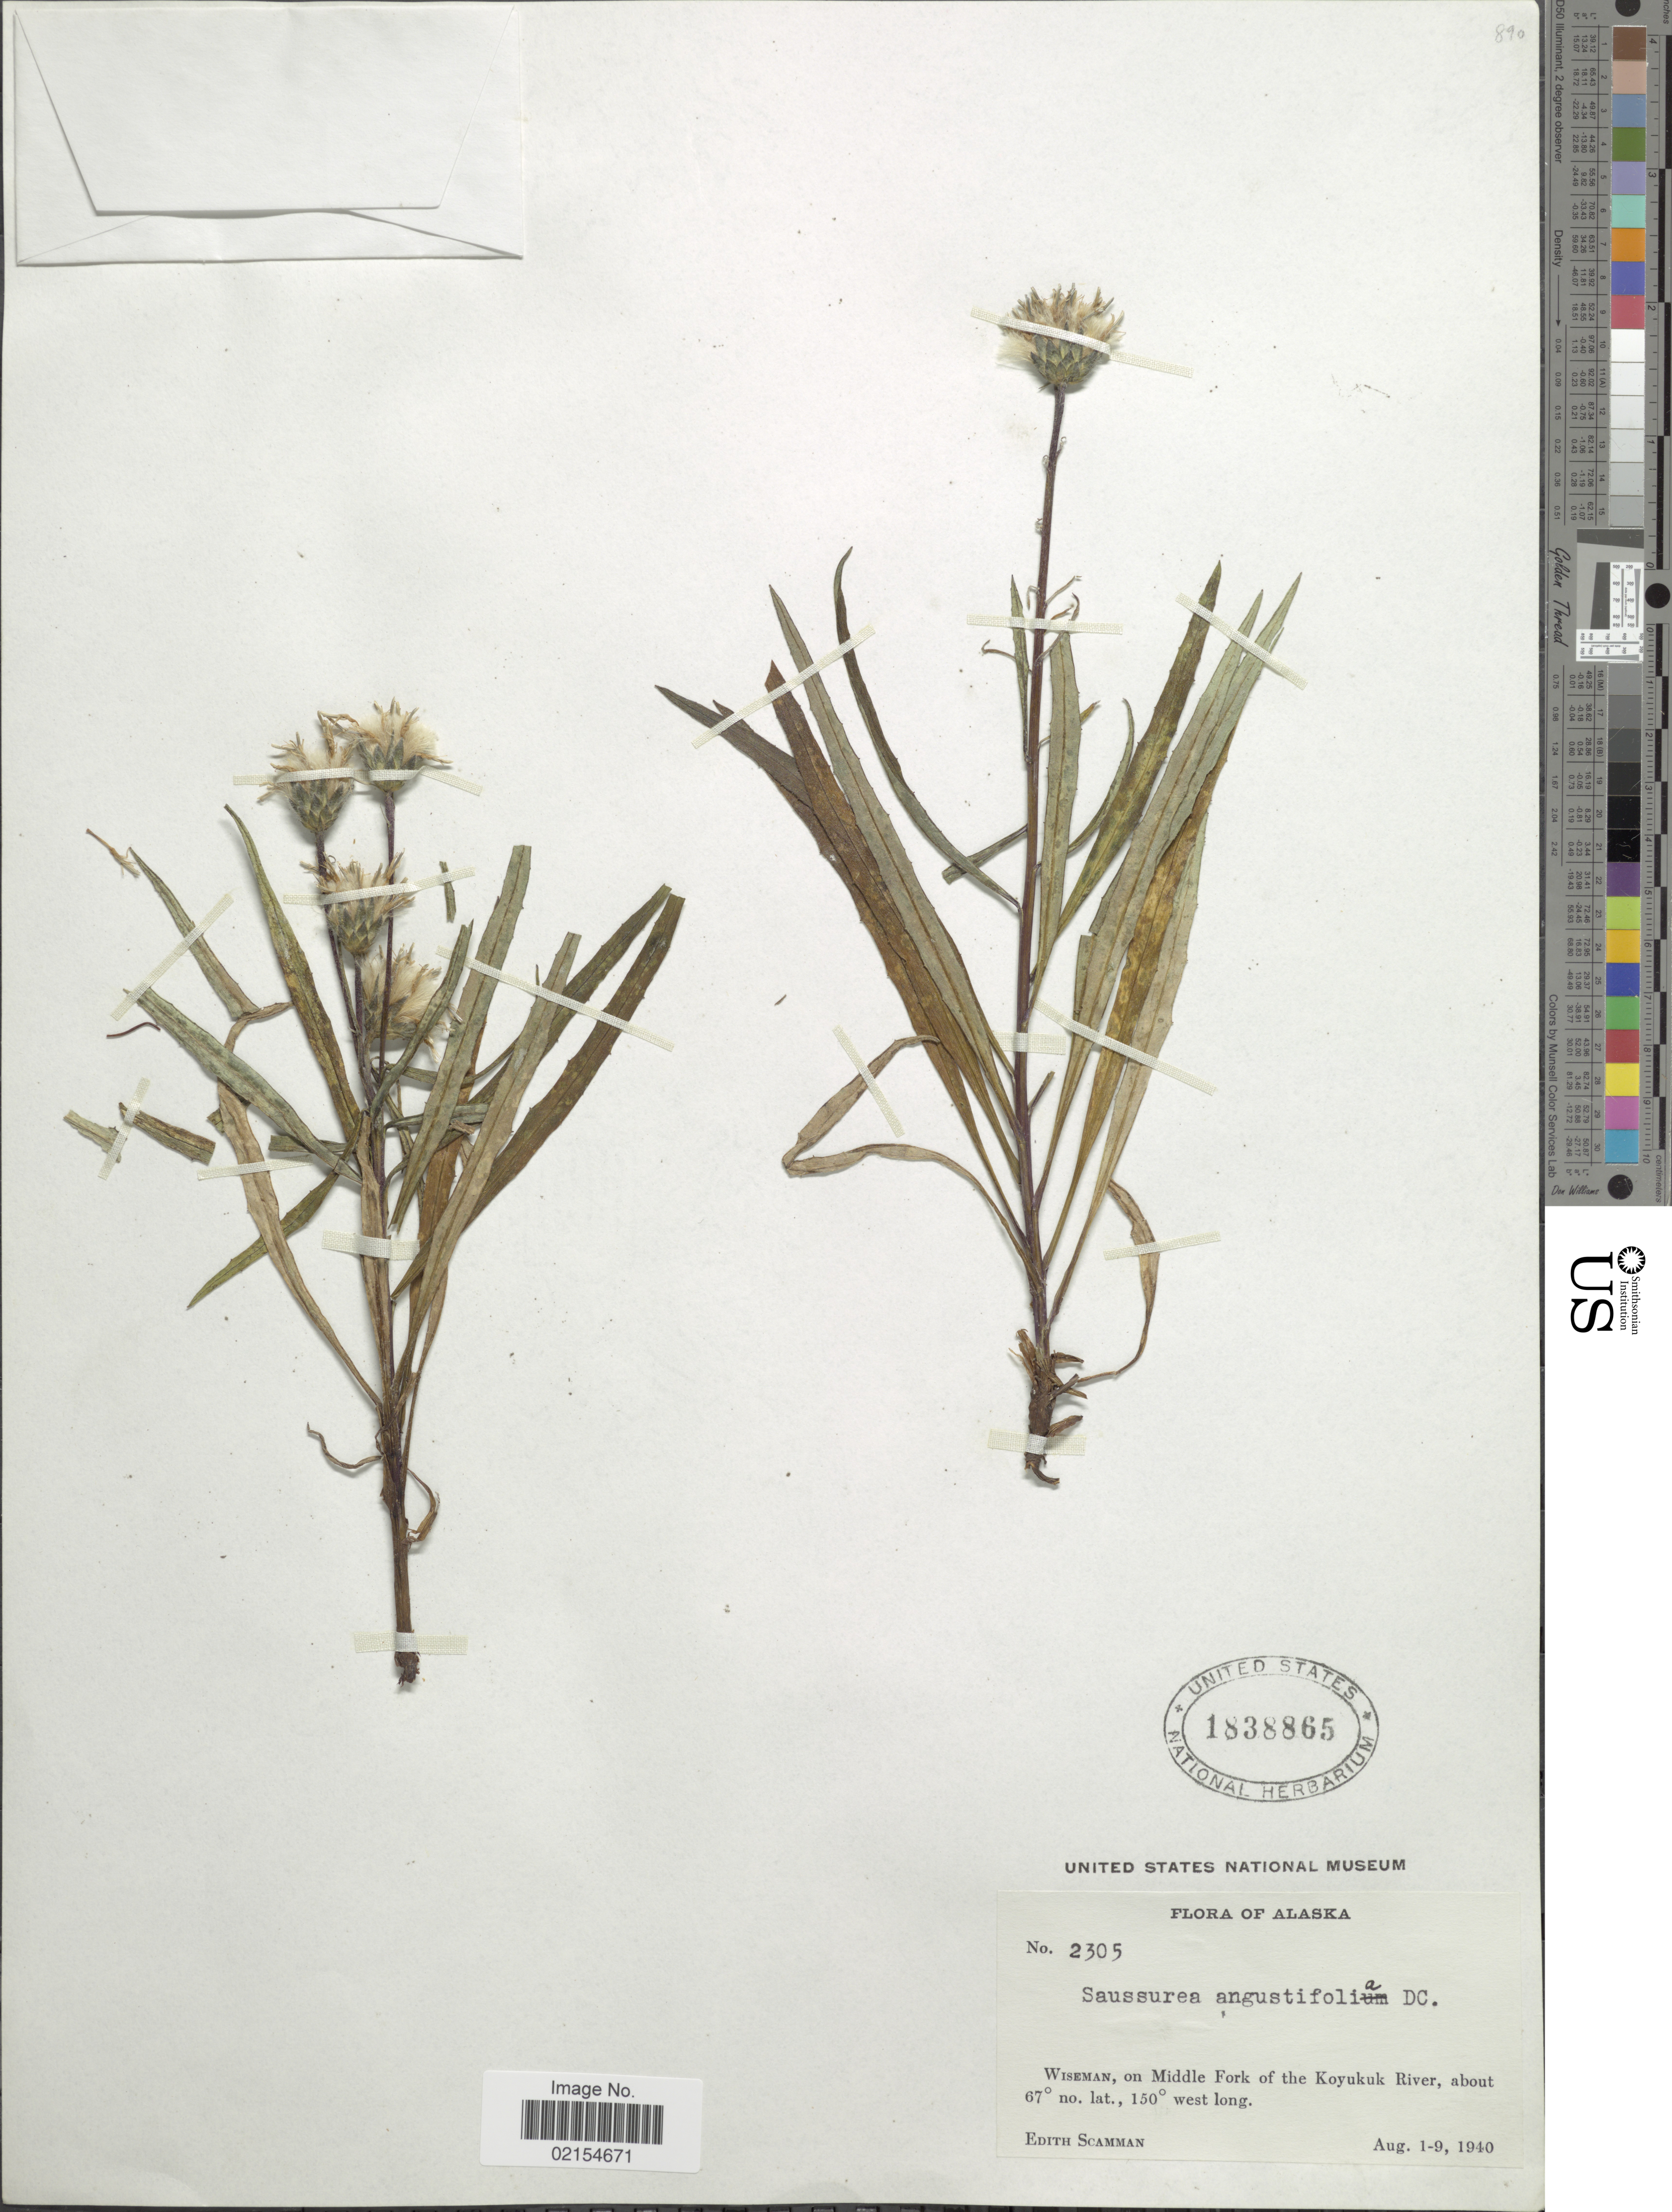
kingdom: Plantae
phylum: Tracheophyta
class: Magnoliopsida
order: Asterales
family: Asteraceae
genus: Saussurea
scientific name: Saussurea angustifolia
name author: (L.) DC.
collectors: E. Scamman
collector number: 2305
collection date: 1940-08-01/1940-08-09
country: United States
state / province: Alaska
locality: Wiseman, on Middle Fork of the Koyukuk River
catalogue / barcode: US 1838865